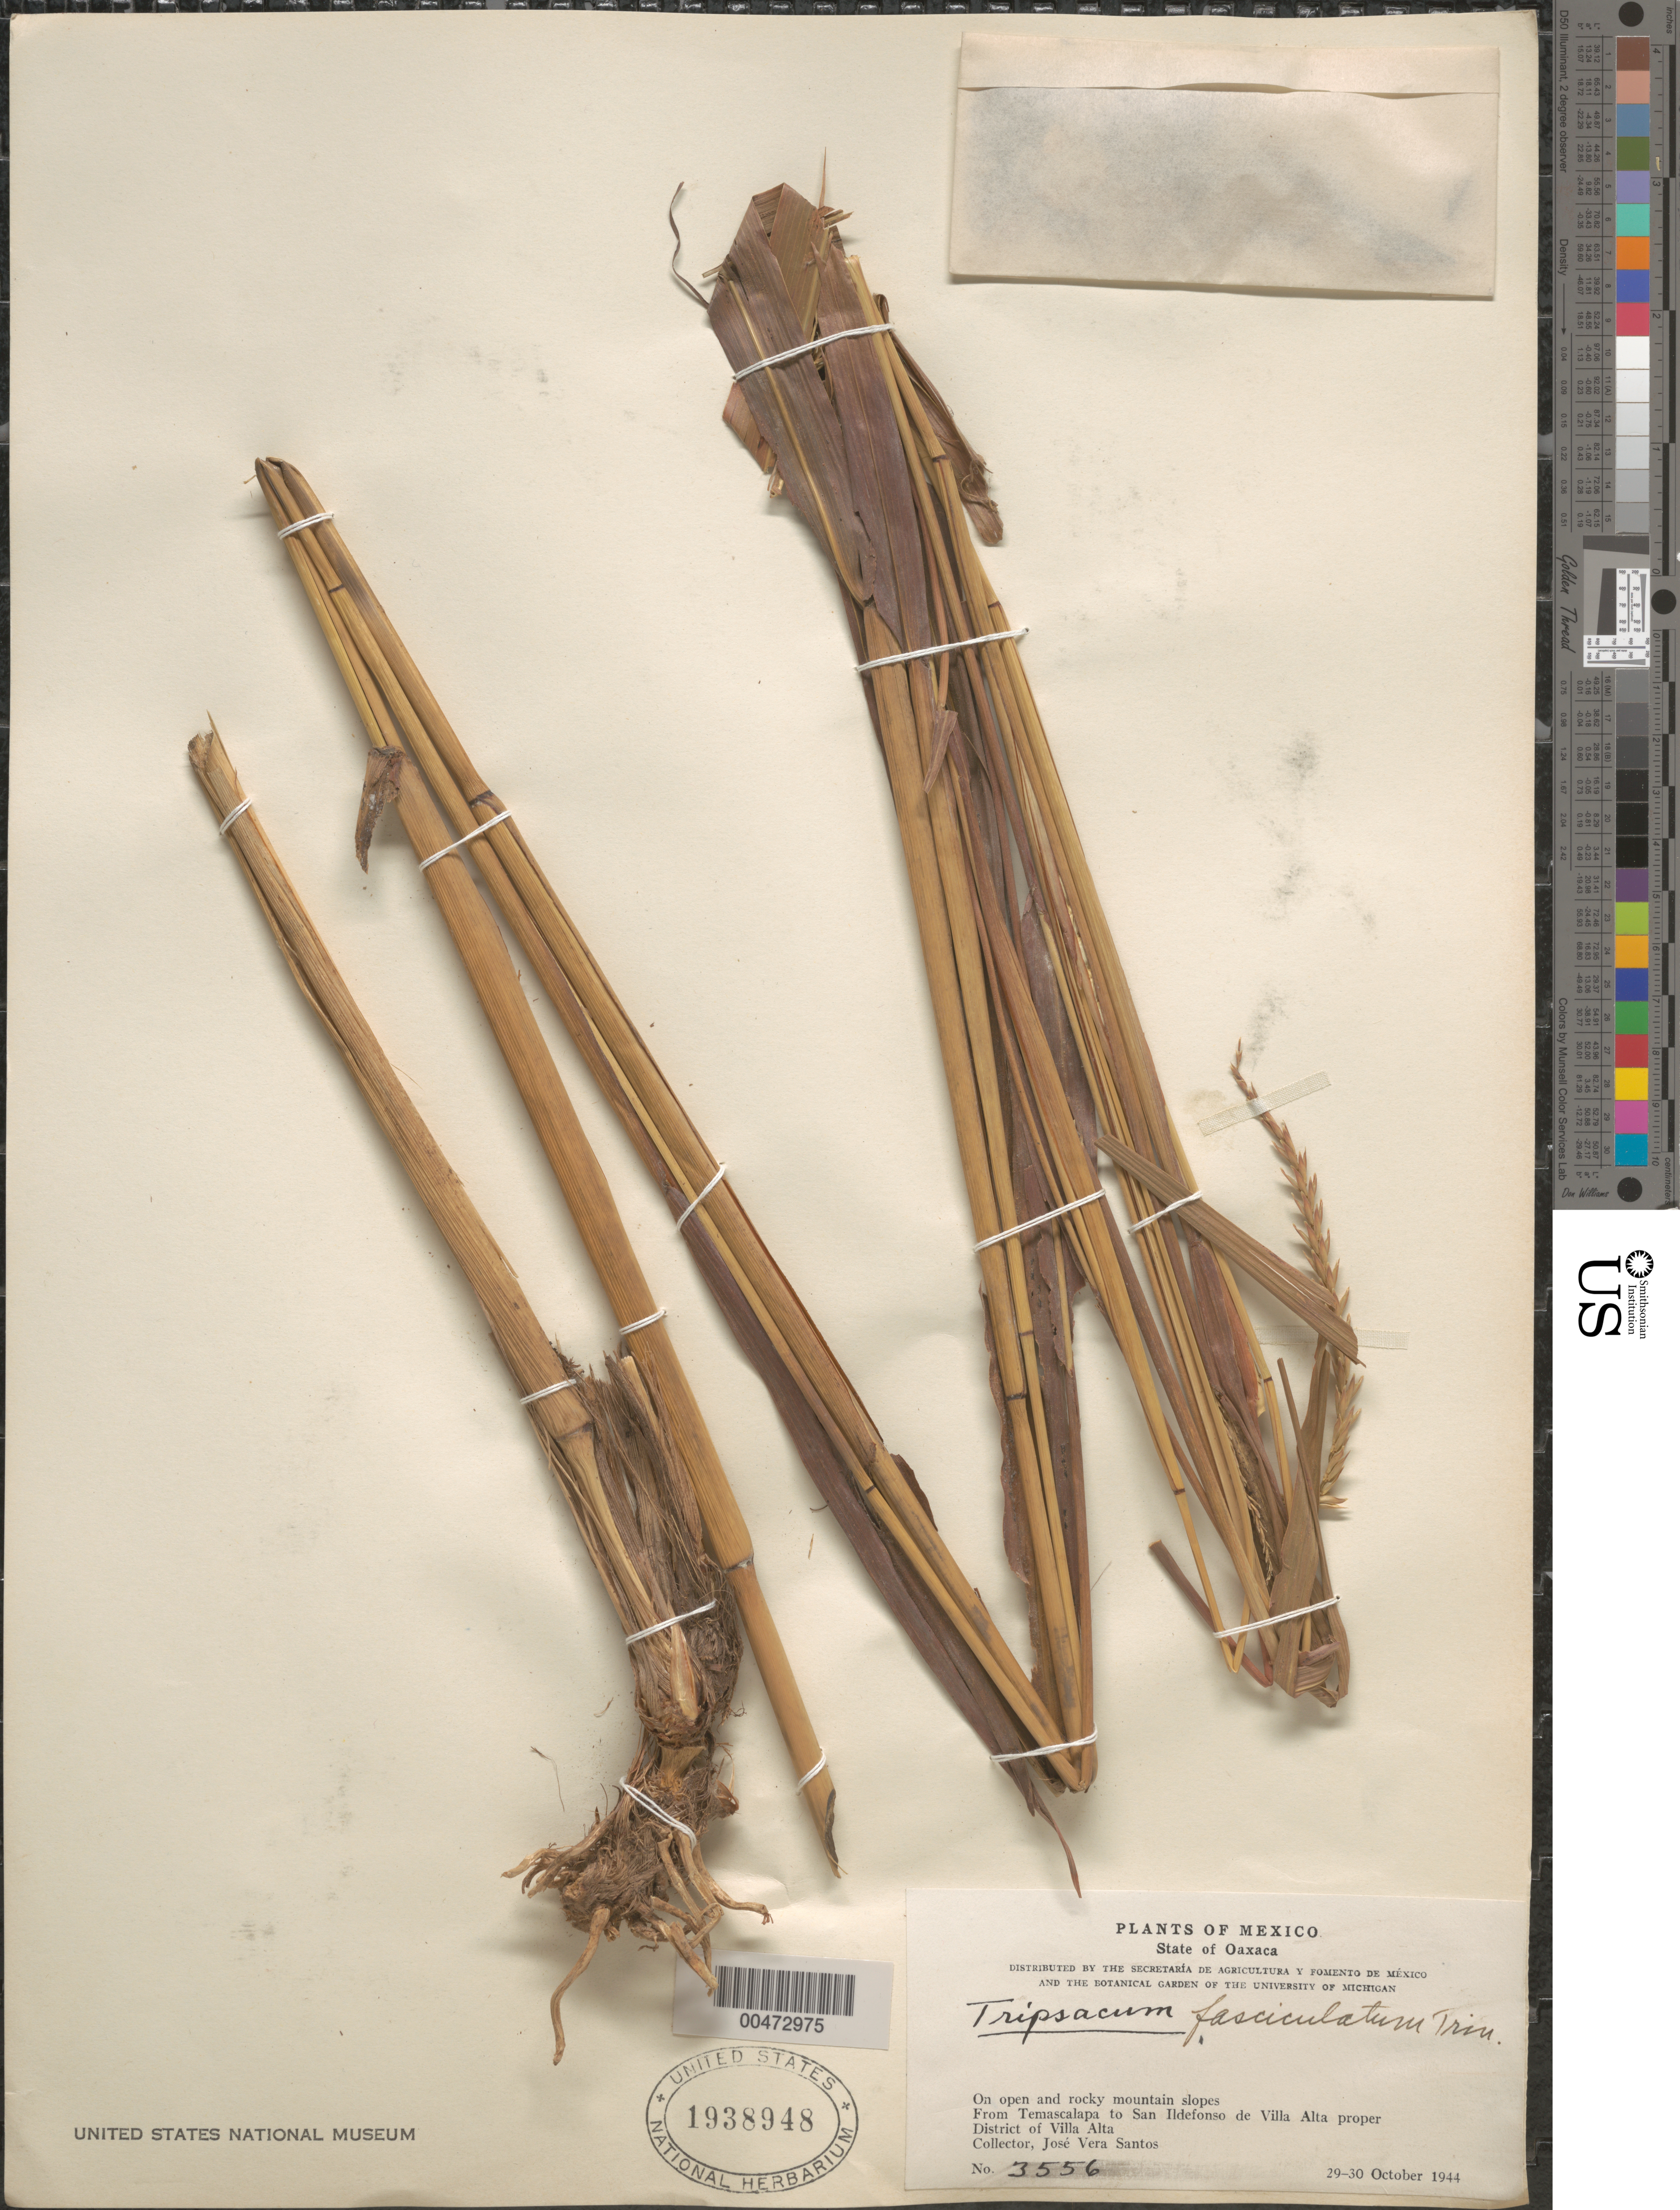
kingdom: Plantae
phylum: Tracheophyta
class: Liliopsida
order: Poales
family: Poaceae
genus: Tripsacum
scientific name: Tripsacum laxum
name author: Nash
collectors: J. V. Santos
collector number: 3556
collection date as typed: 29 Oct 1944 to 30 Oct 1944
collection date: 1944-10-29/1944-10-30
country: Mexico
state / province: Oaxaca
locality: From Temascalapa to San Ildefonso de Villa Alta proper, Dist of Villa Alta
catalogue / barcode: US 1938948